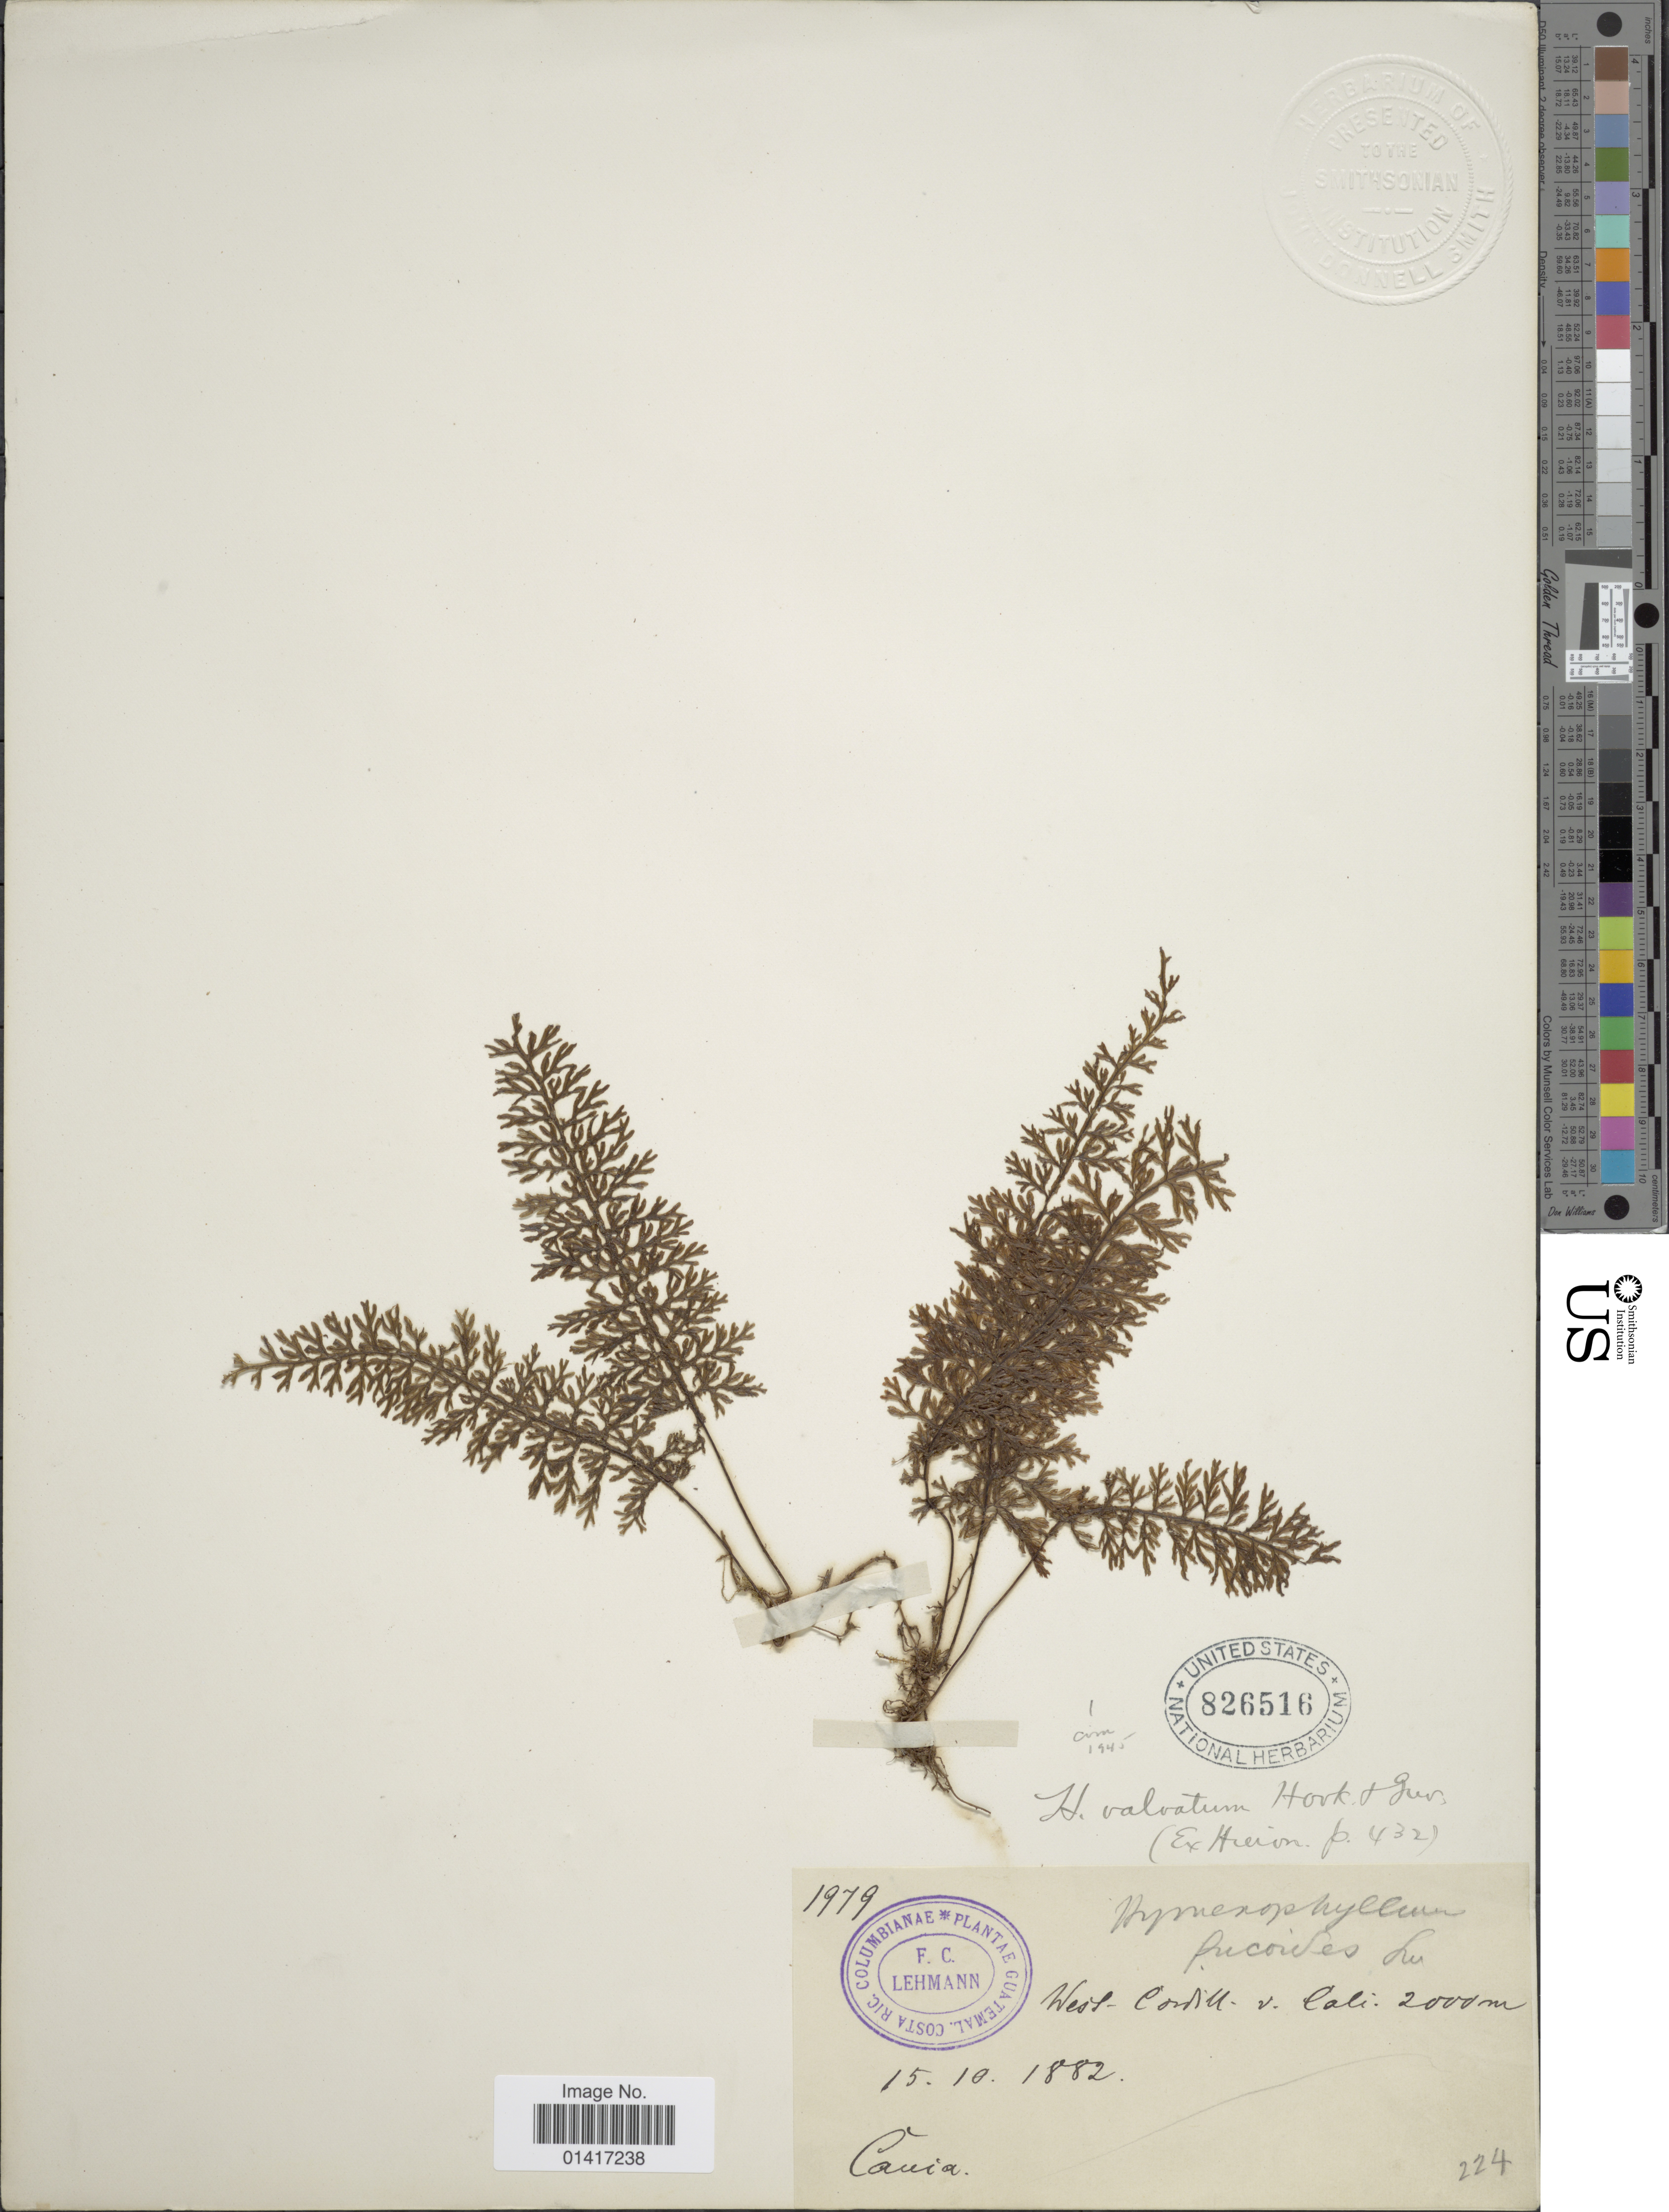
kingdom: Plantae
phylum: Tracheophyta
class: Polypodiopsida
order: Hymenophyllales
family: Hymenophyllaceae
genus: Hymenophyllum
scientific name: Hymenophyllum valvatum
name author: Hook. & Grev.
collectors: F. C. Lehmann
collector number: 224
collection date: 1882-10-15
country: Colombia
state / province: Cauca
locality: West- Cordill v Cali.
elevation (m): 2000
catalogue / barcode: US 826516